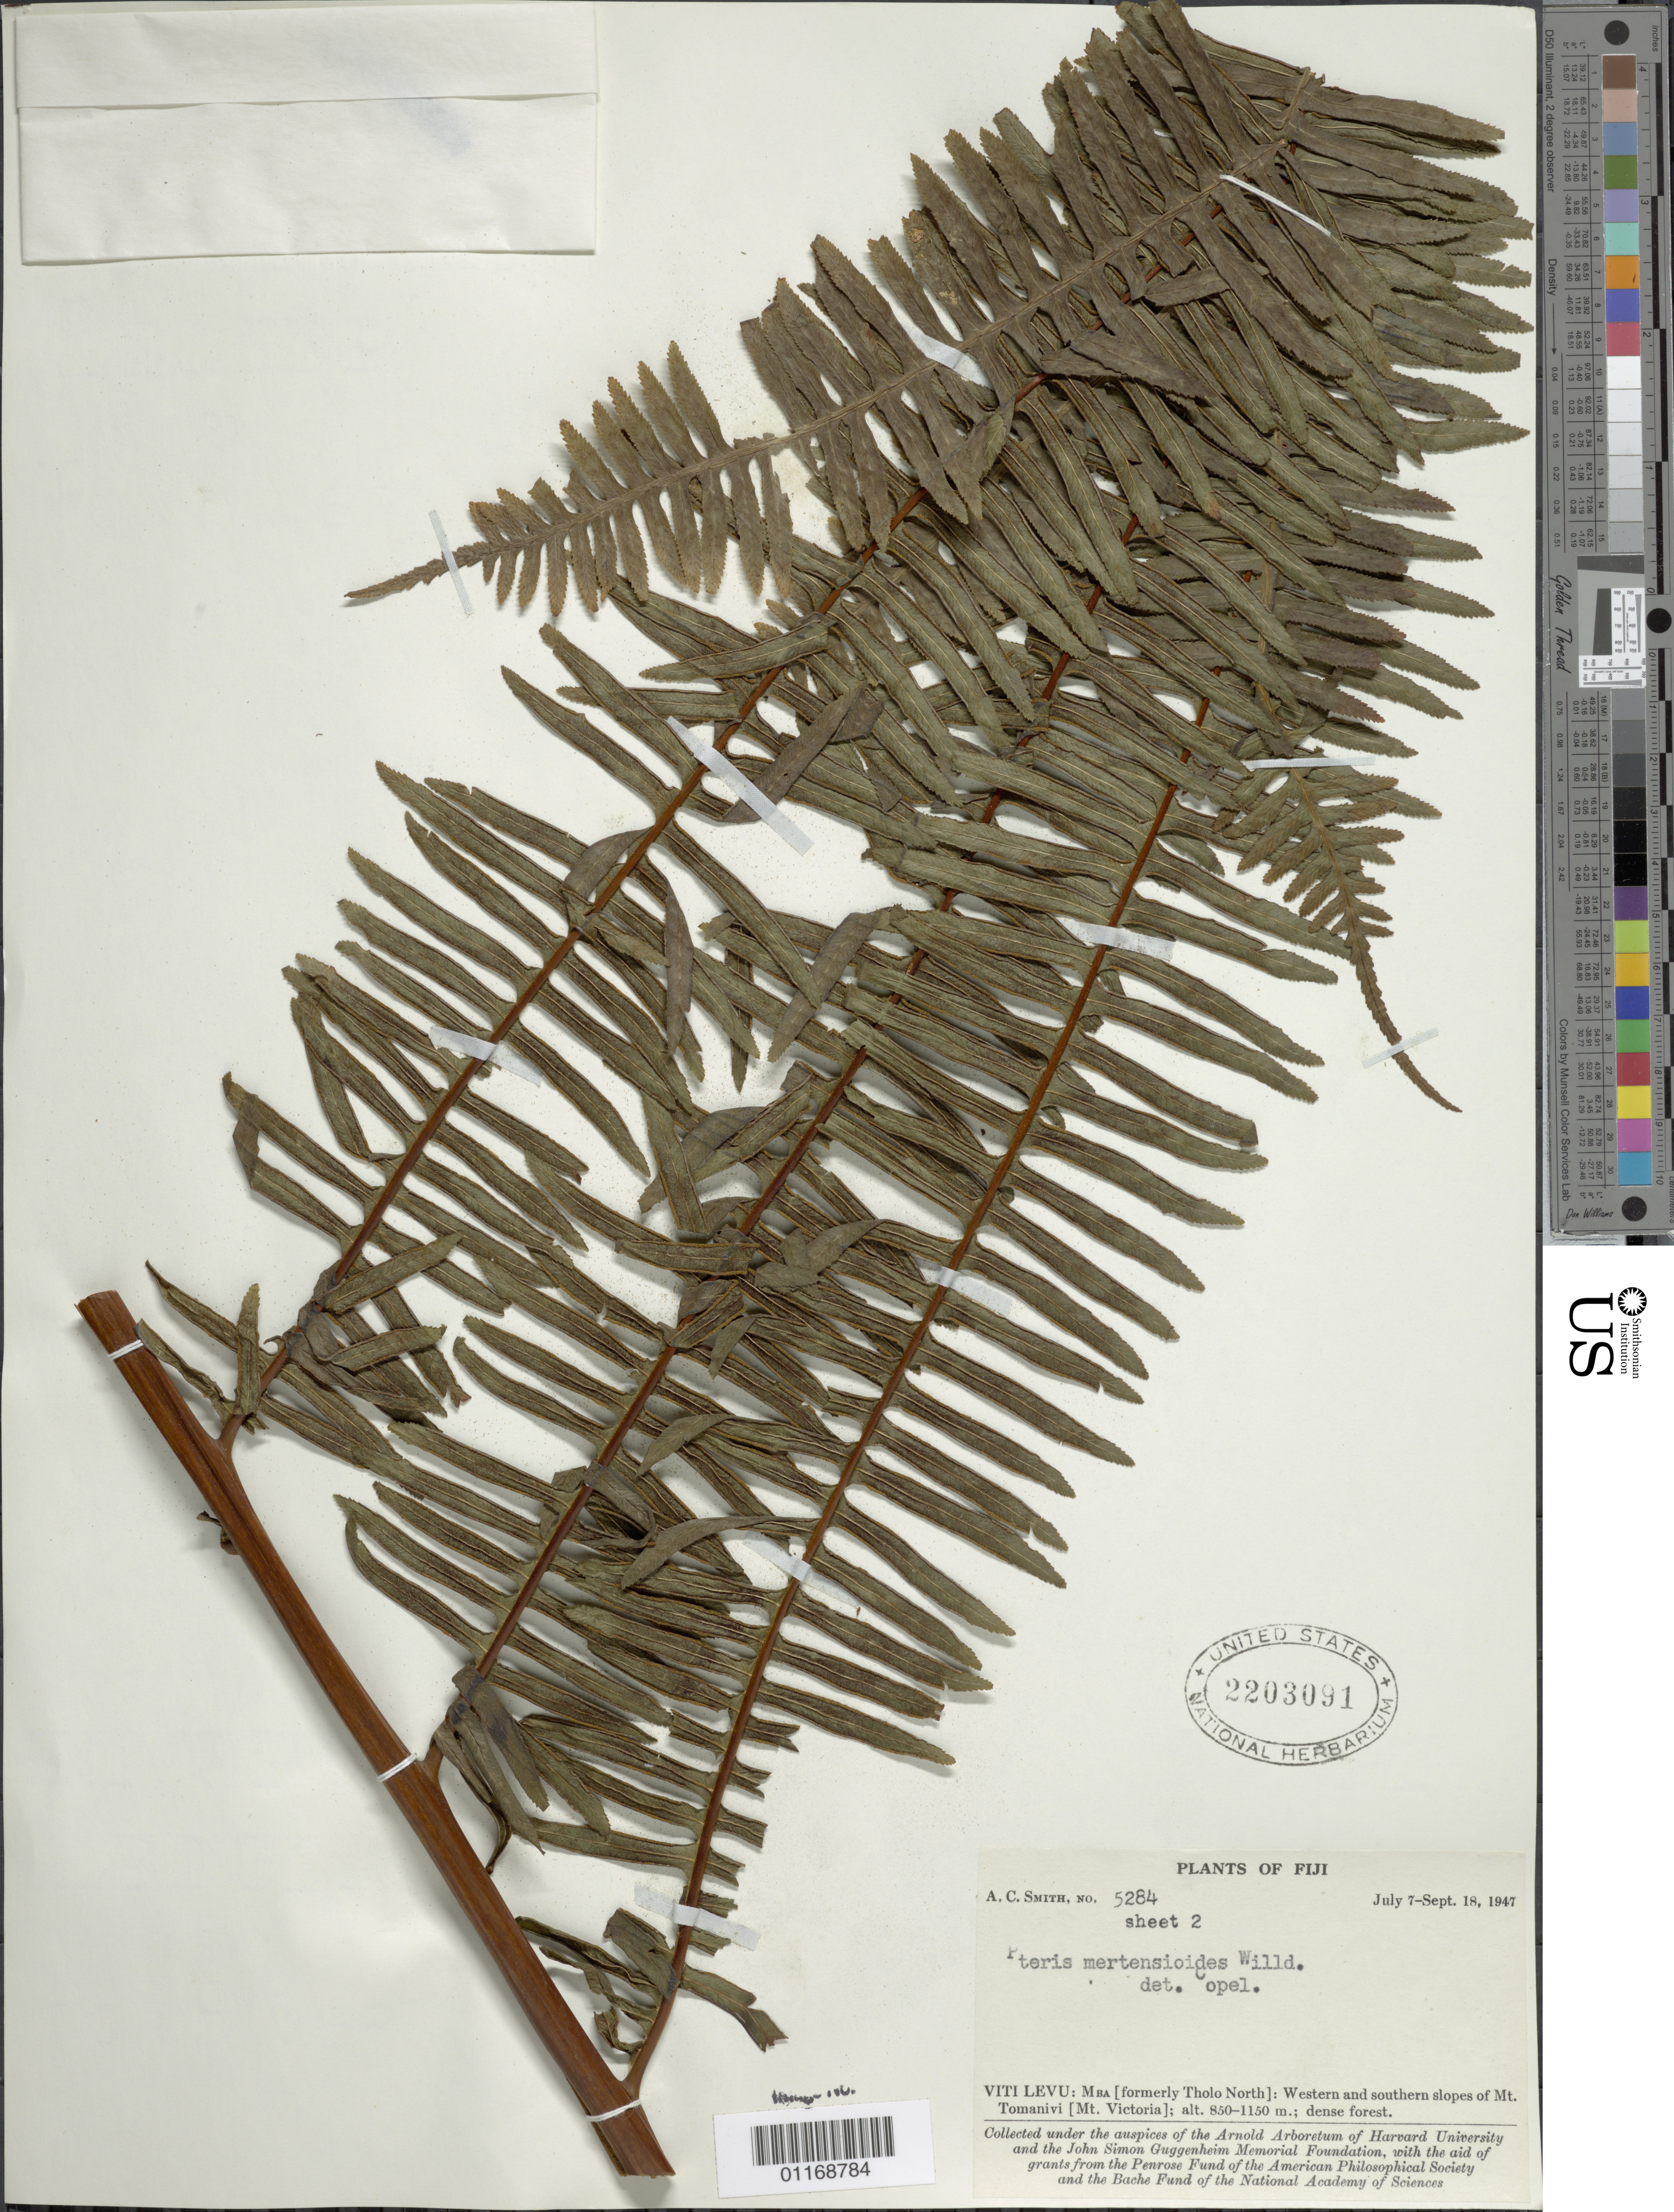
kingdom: Plantae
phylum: Tracheophyta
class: Polypodiopsida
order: Polypodiales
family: Pteridaceae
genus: Pteris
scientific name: Pteris mertensioides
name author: Willd.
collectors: A. C. Smith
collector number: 9330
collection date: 1953-11-26/1953-12-26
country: Fiji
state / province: Serua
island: Viti Levu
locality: flat coastal strip in the vicinity of Ngaloa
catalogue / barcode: US 2203091